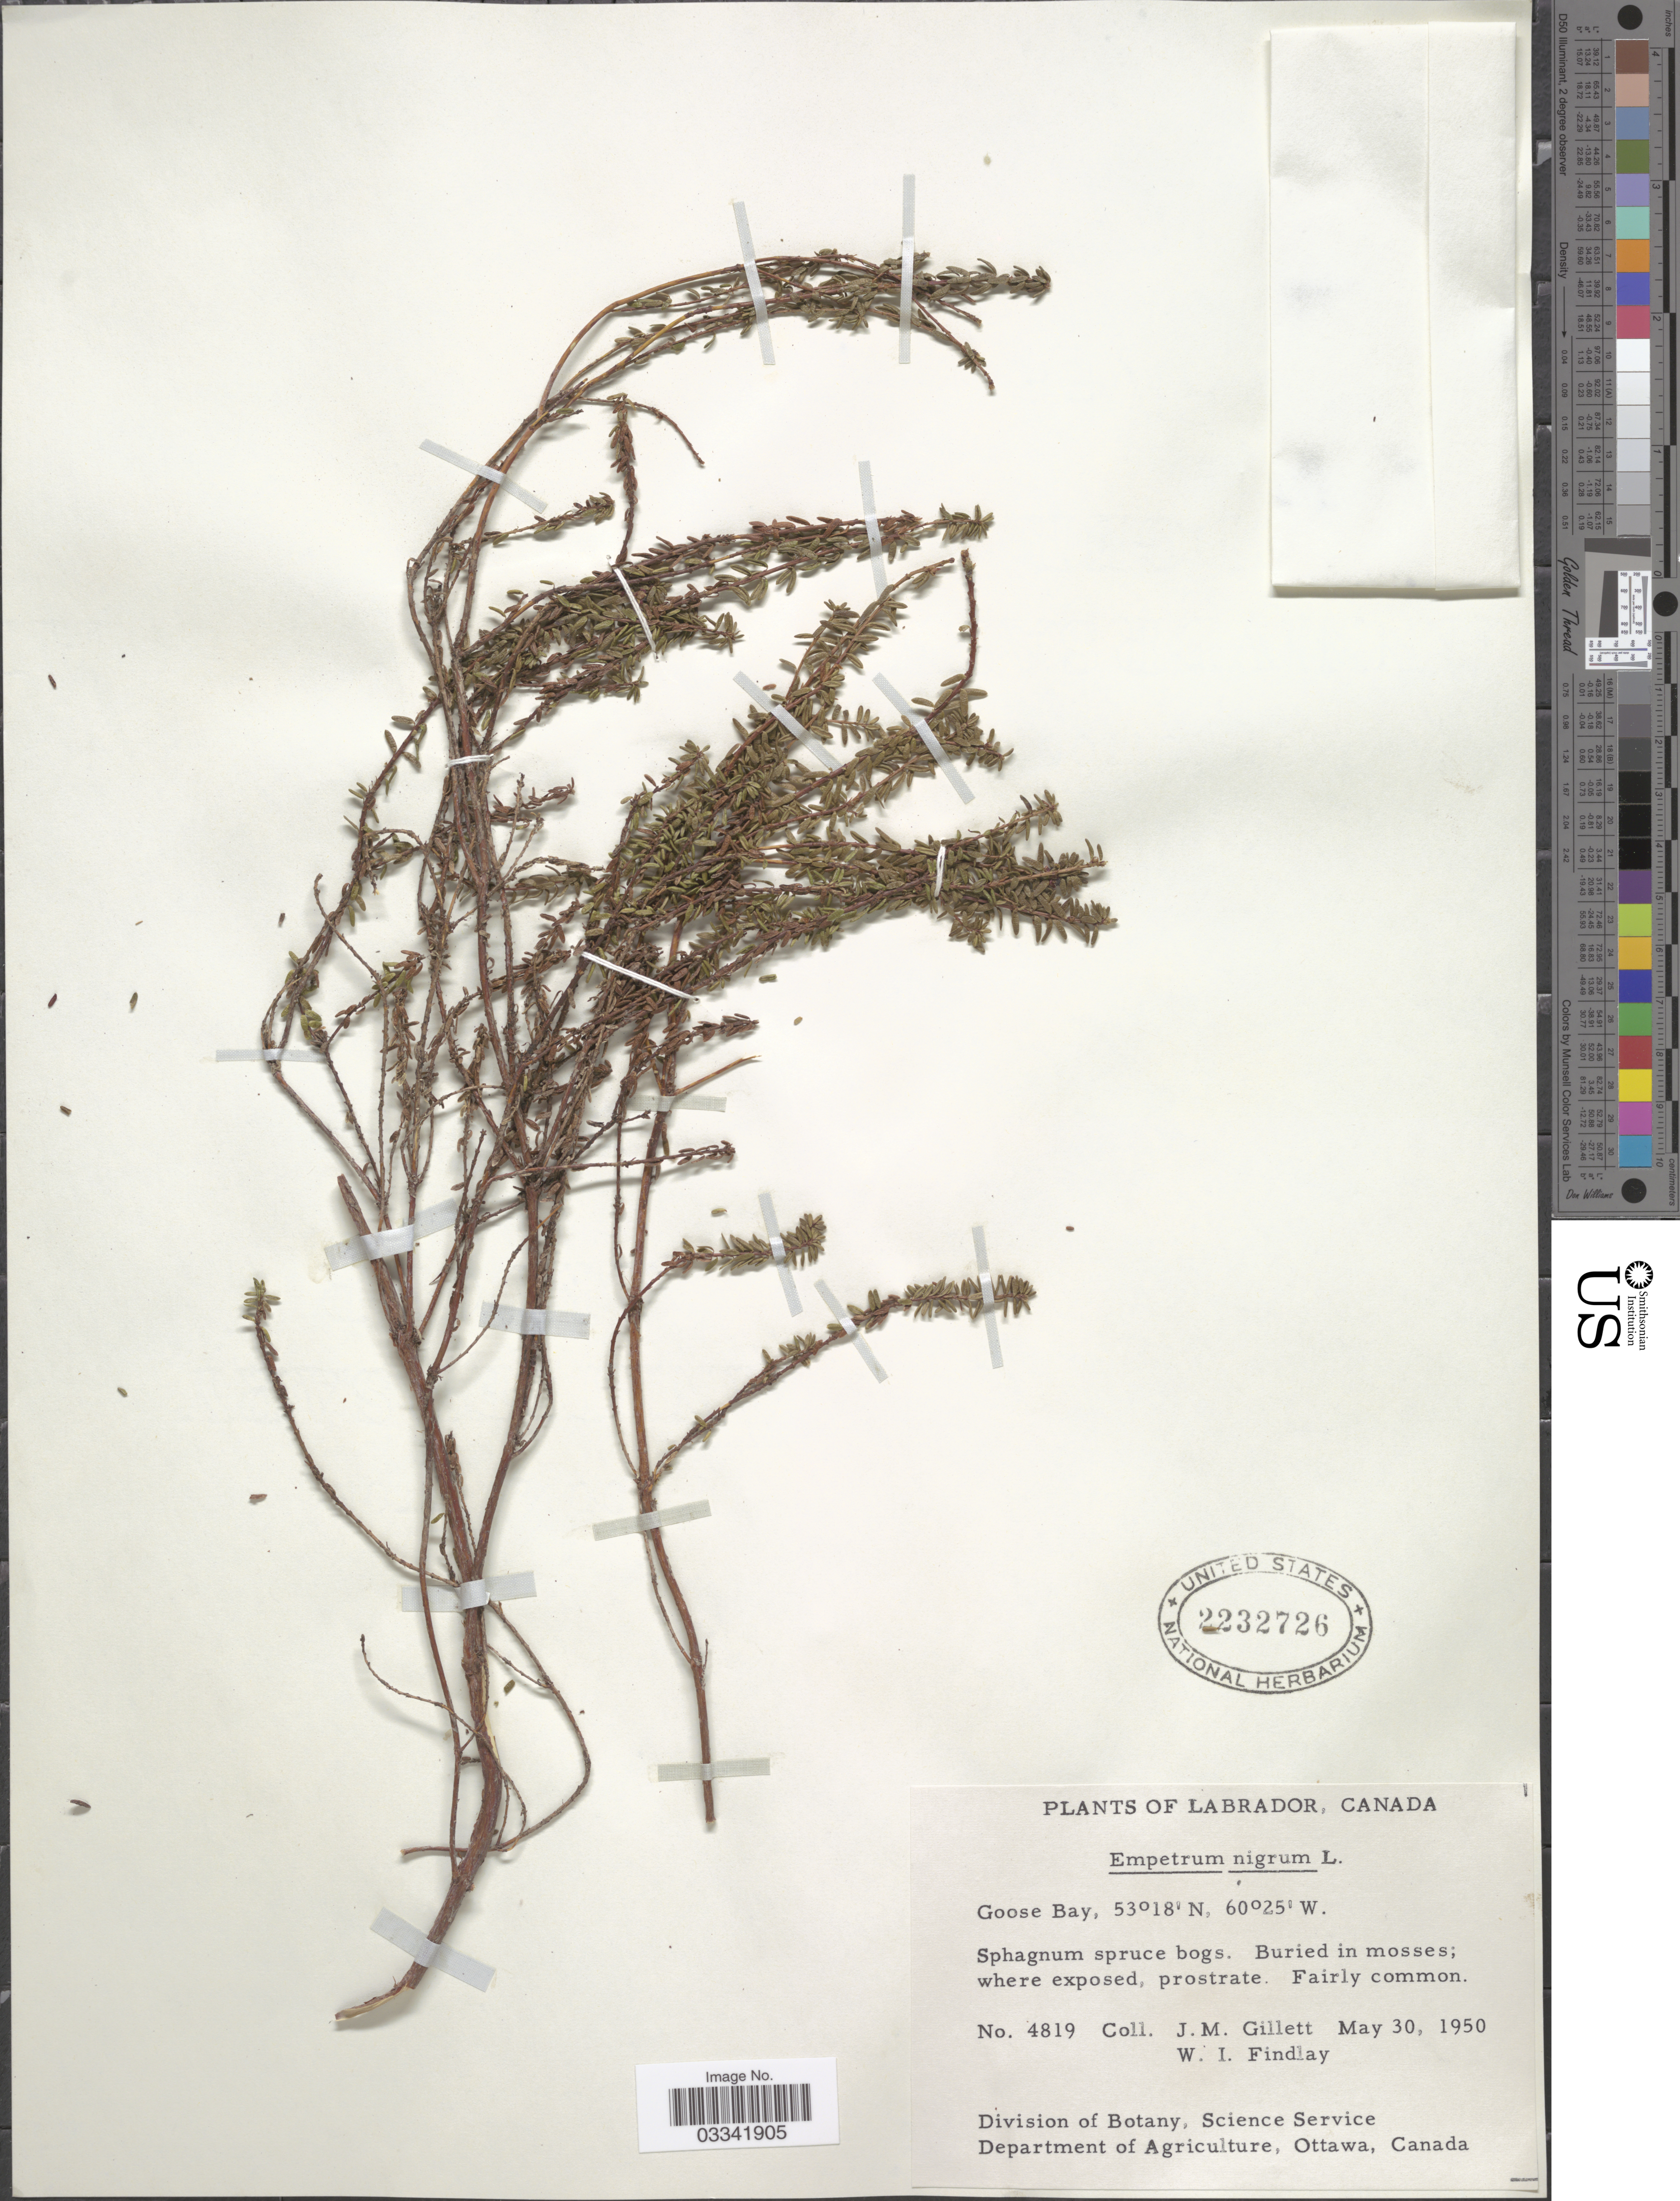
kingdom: Plantae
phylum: Tracheophyta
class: Magnoliopsida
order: Ericales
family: Ericaceae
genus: Empetrum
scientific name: Empetrum nigrum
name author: L.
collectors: J. M. Gillett & W. Findlay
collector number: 4819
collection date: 1950-05-30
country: Canada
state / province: Newfoundland and Labrador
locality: Labrador, Goose Bay.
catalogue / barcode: US 2232726